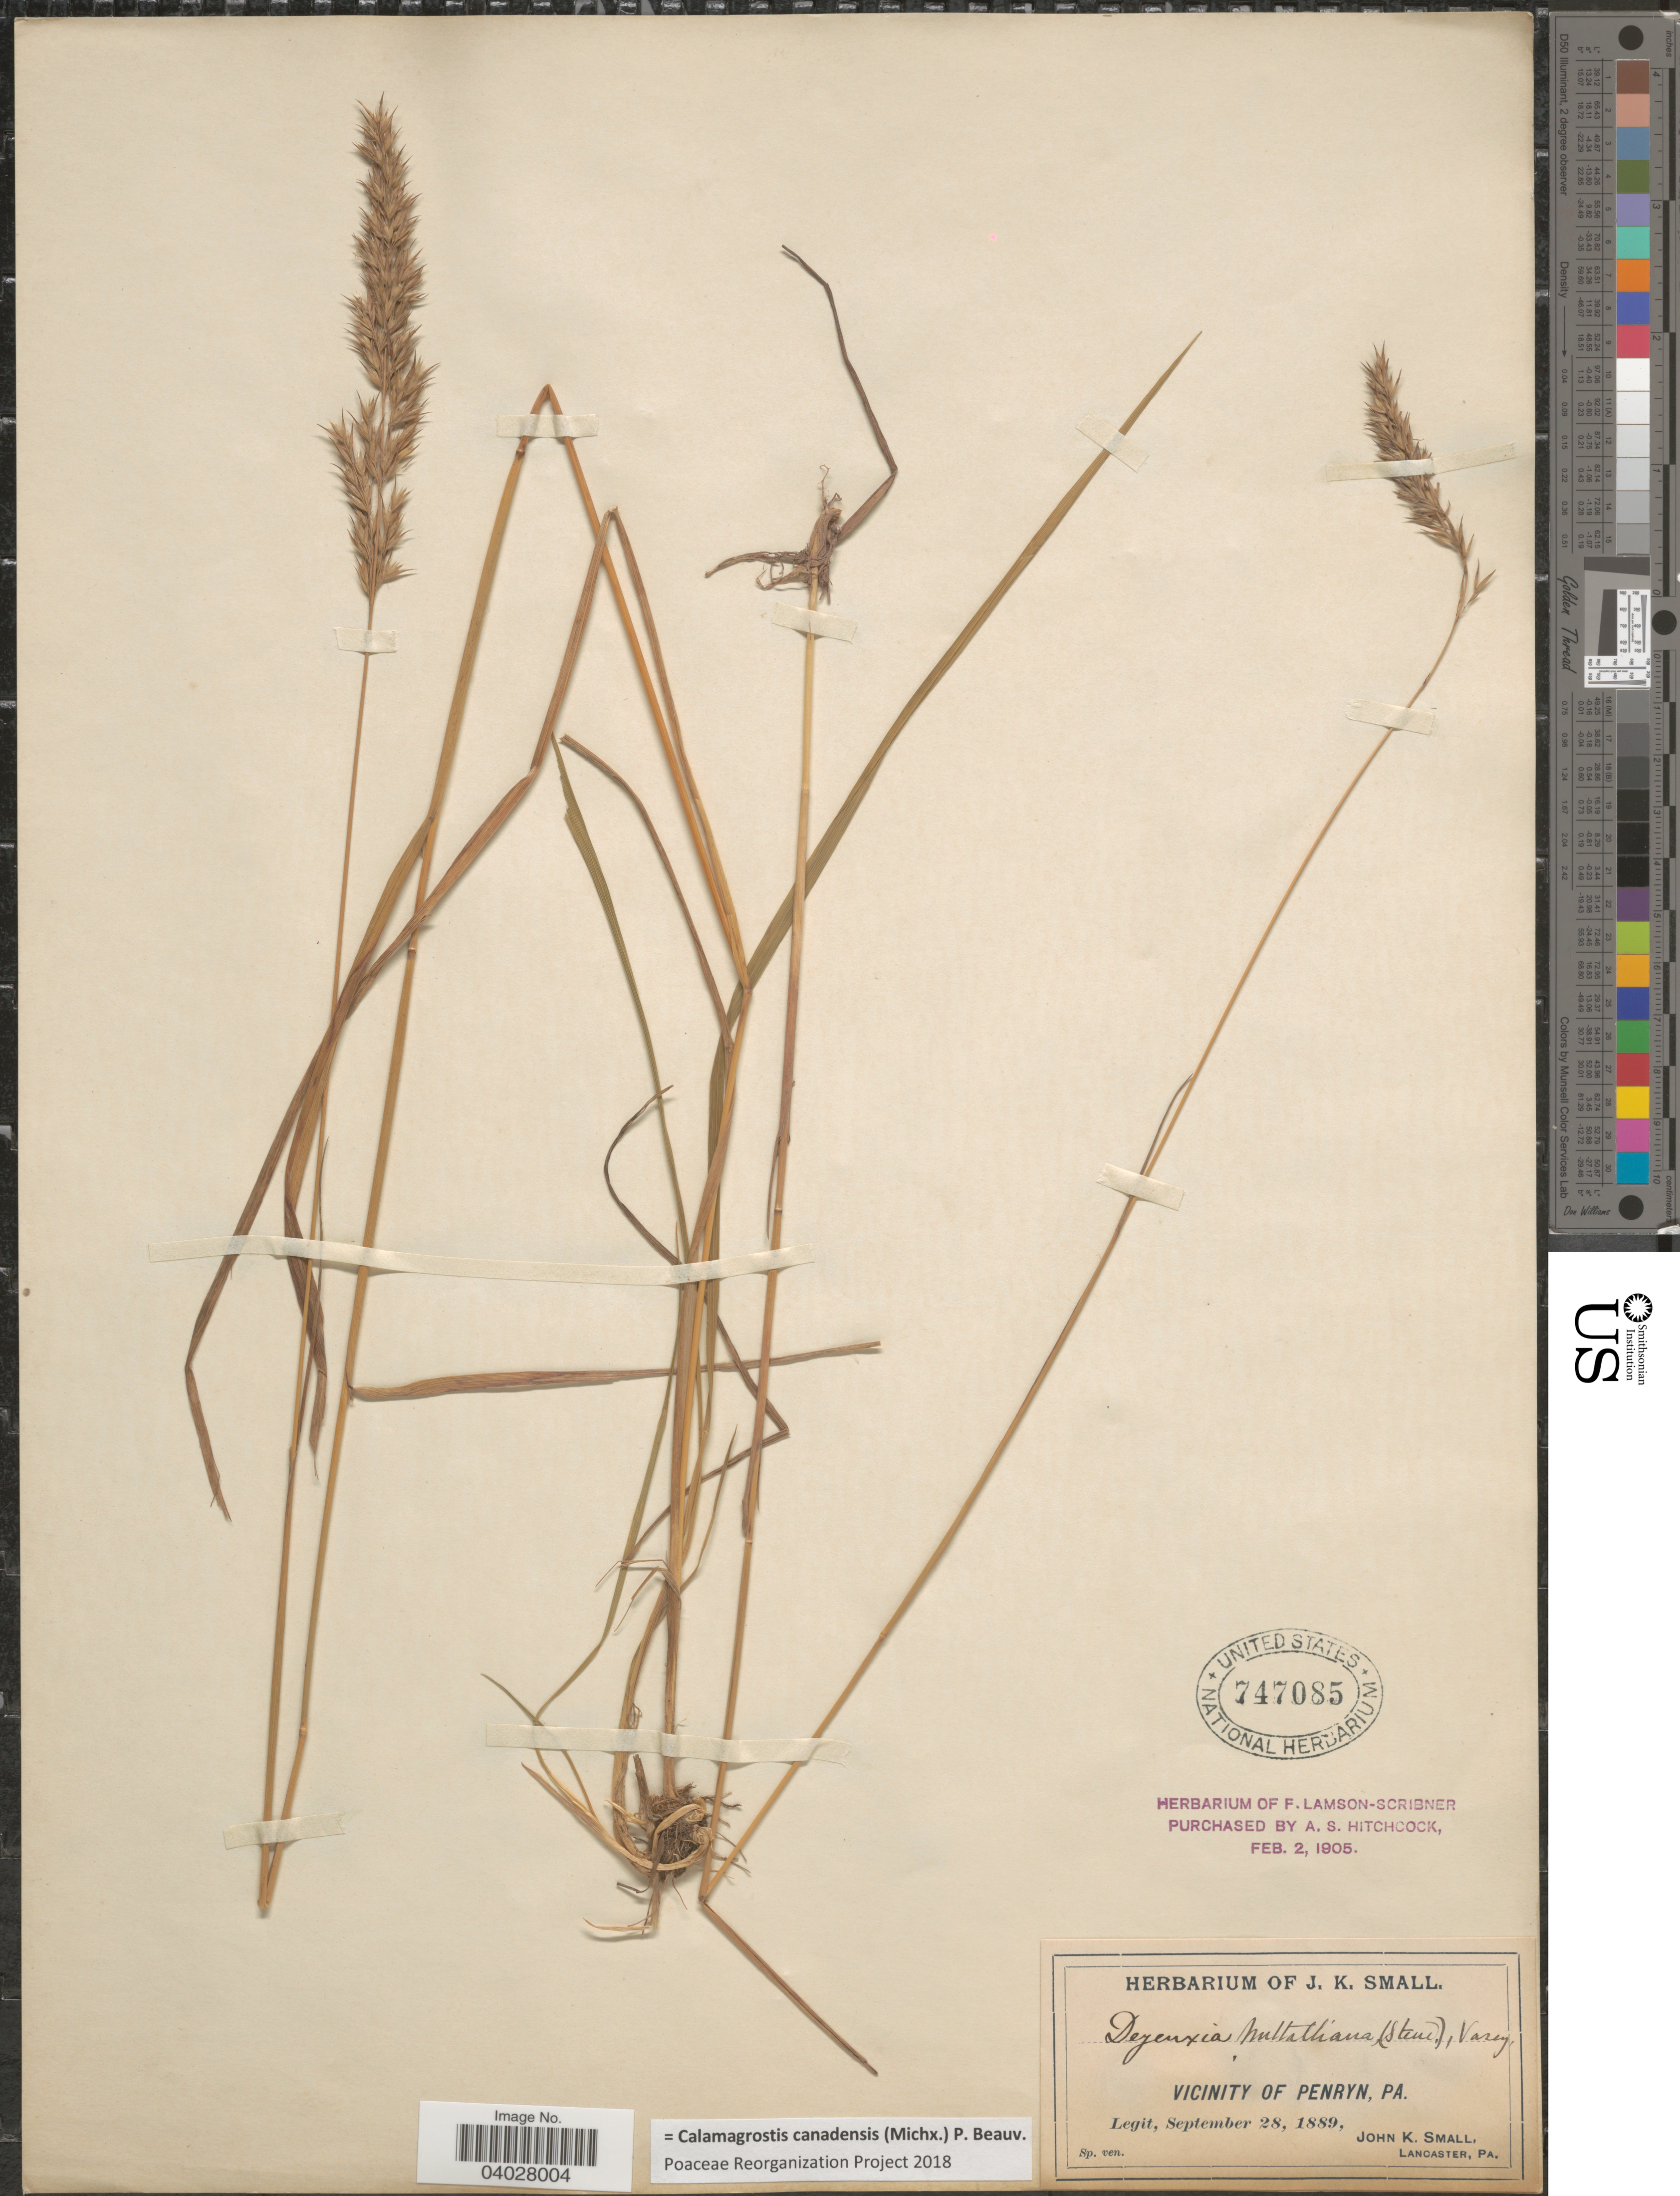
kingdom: Plantae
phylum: Tracheophyta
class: Liliopsida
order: Poales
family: Poaceae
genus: Calamagrostis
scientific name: Calamagrostis canadensis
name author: (Michx.) P. Beauv.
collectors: J. K. Small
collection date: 1889-09-28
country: United States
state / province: Pennsylvania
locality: Vicinity of Penryn.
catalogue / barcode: US 747085